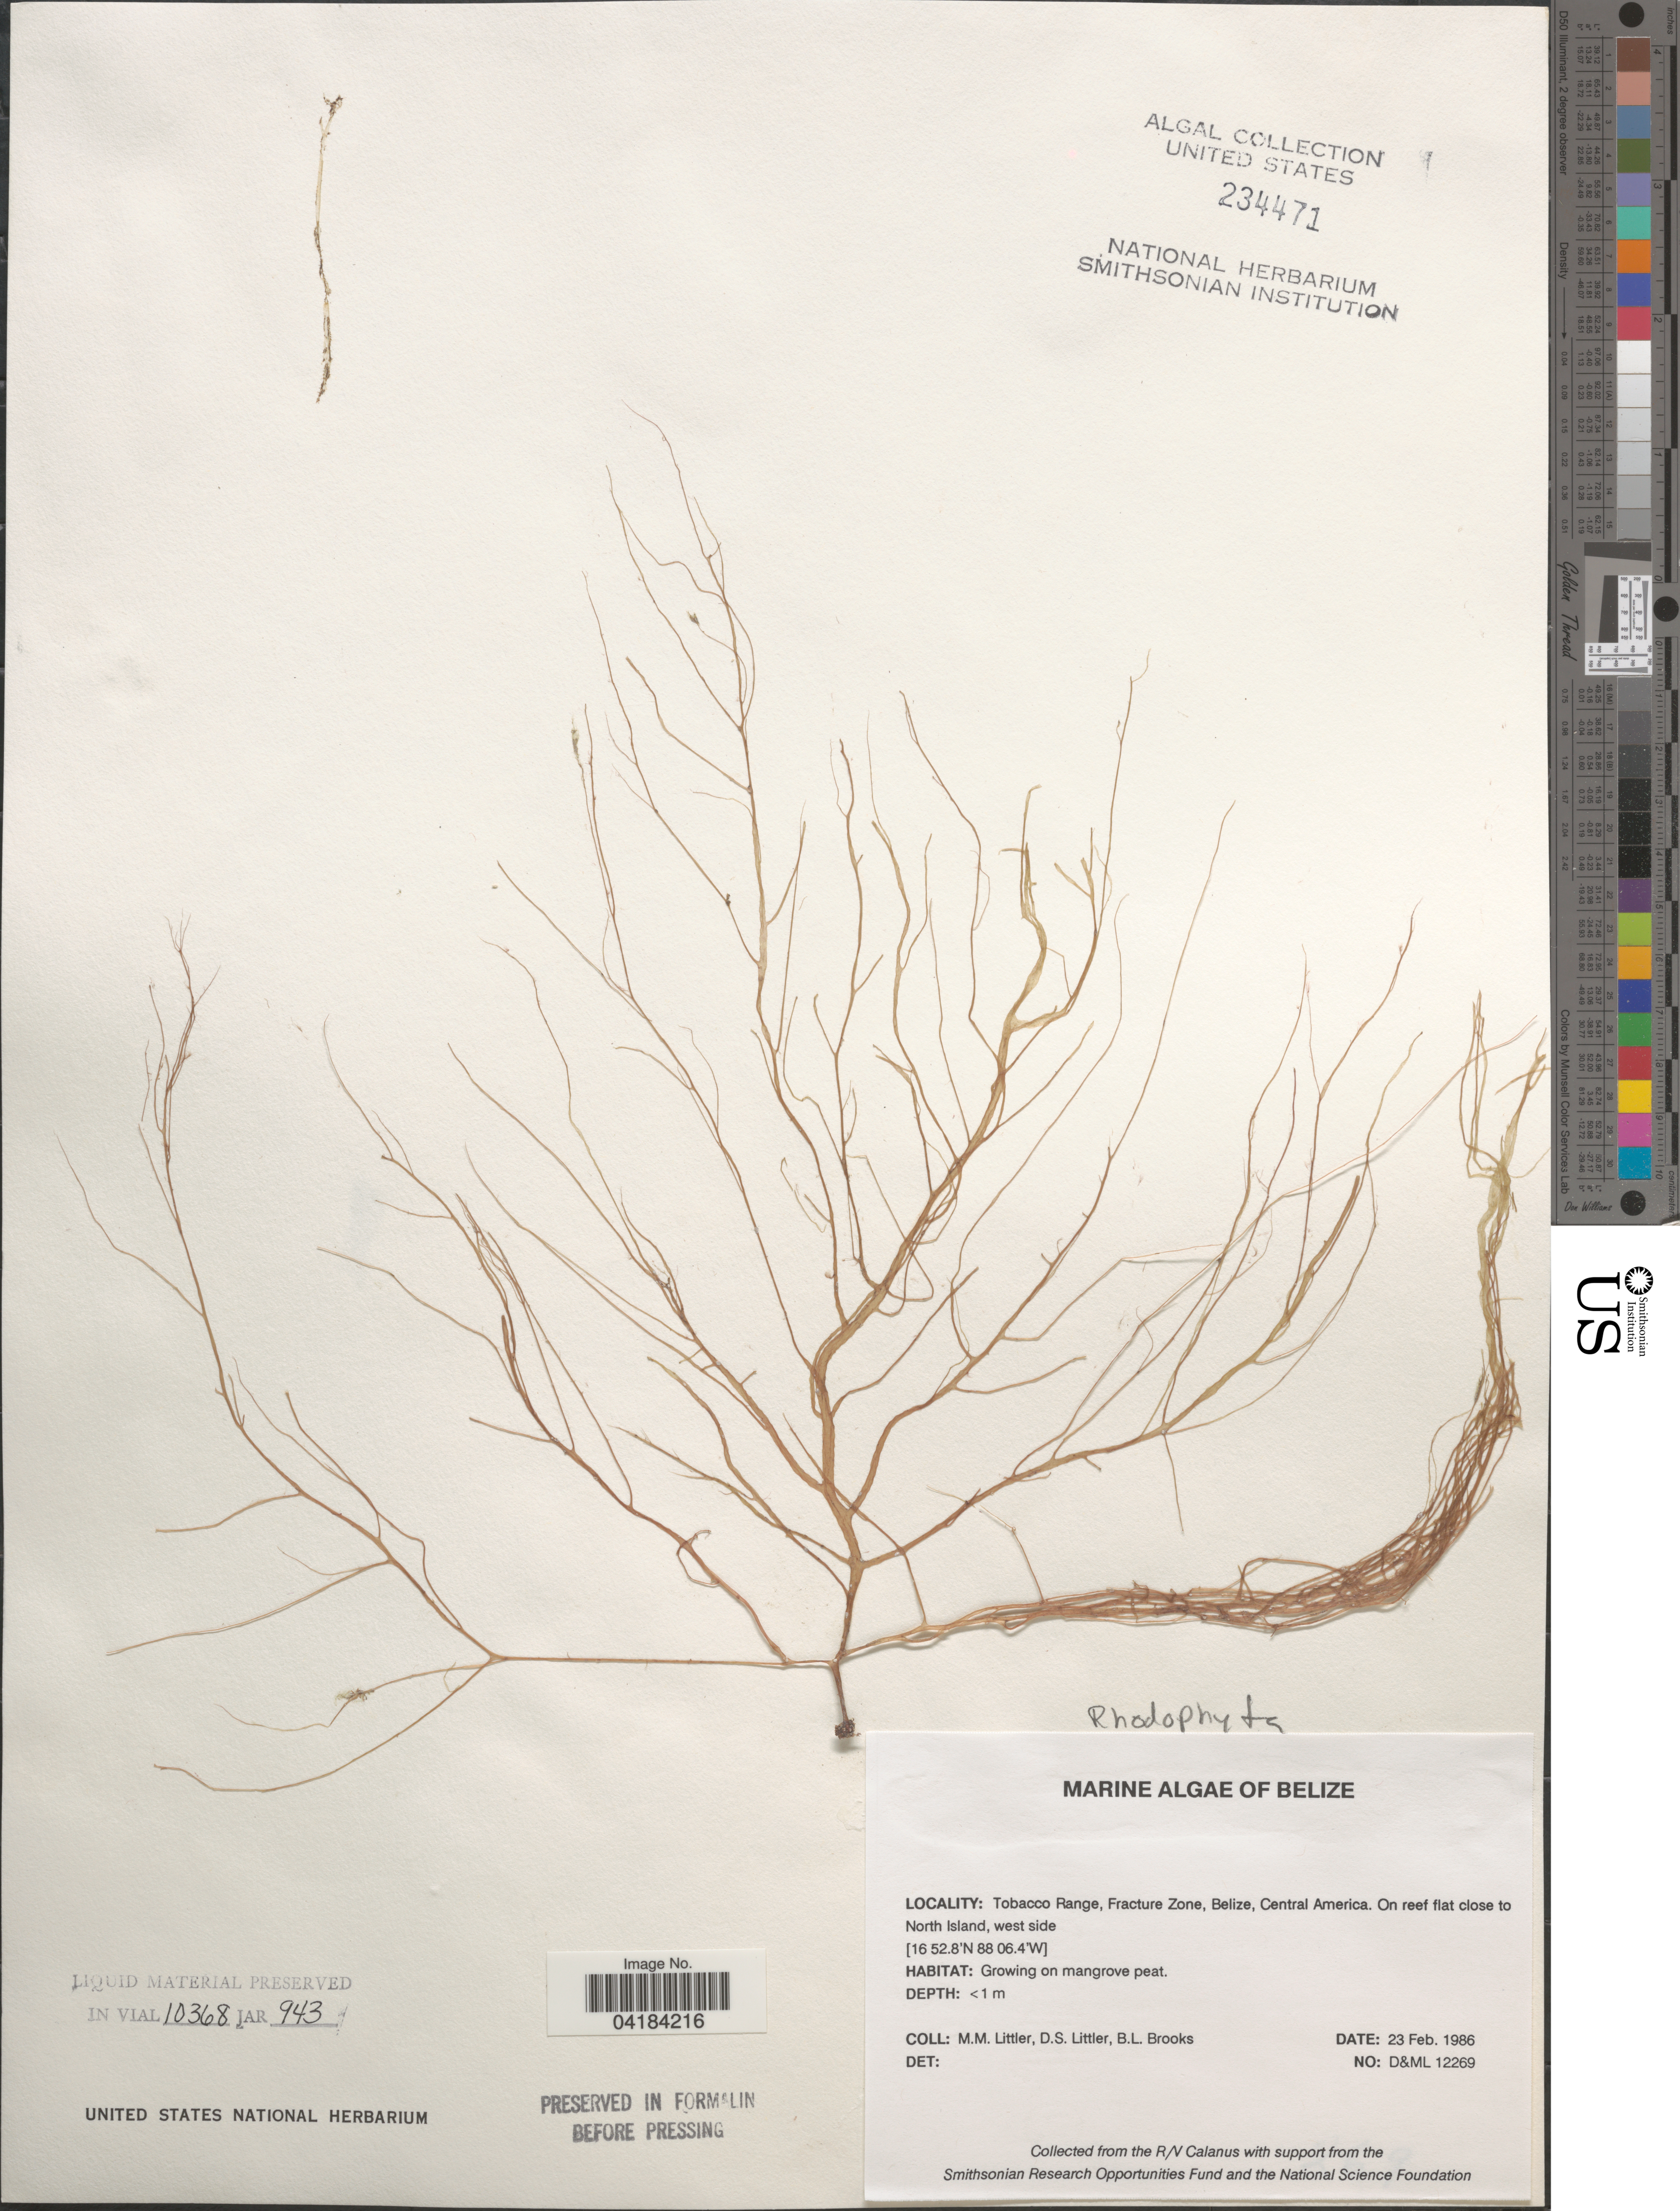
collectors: D. S. Littler & B. Brooks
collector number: D&ML12269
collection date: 1986-02-23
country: Belize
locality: Tobacco Range, Fracture Zone.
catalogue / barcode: US 234471